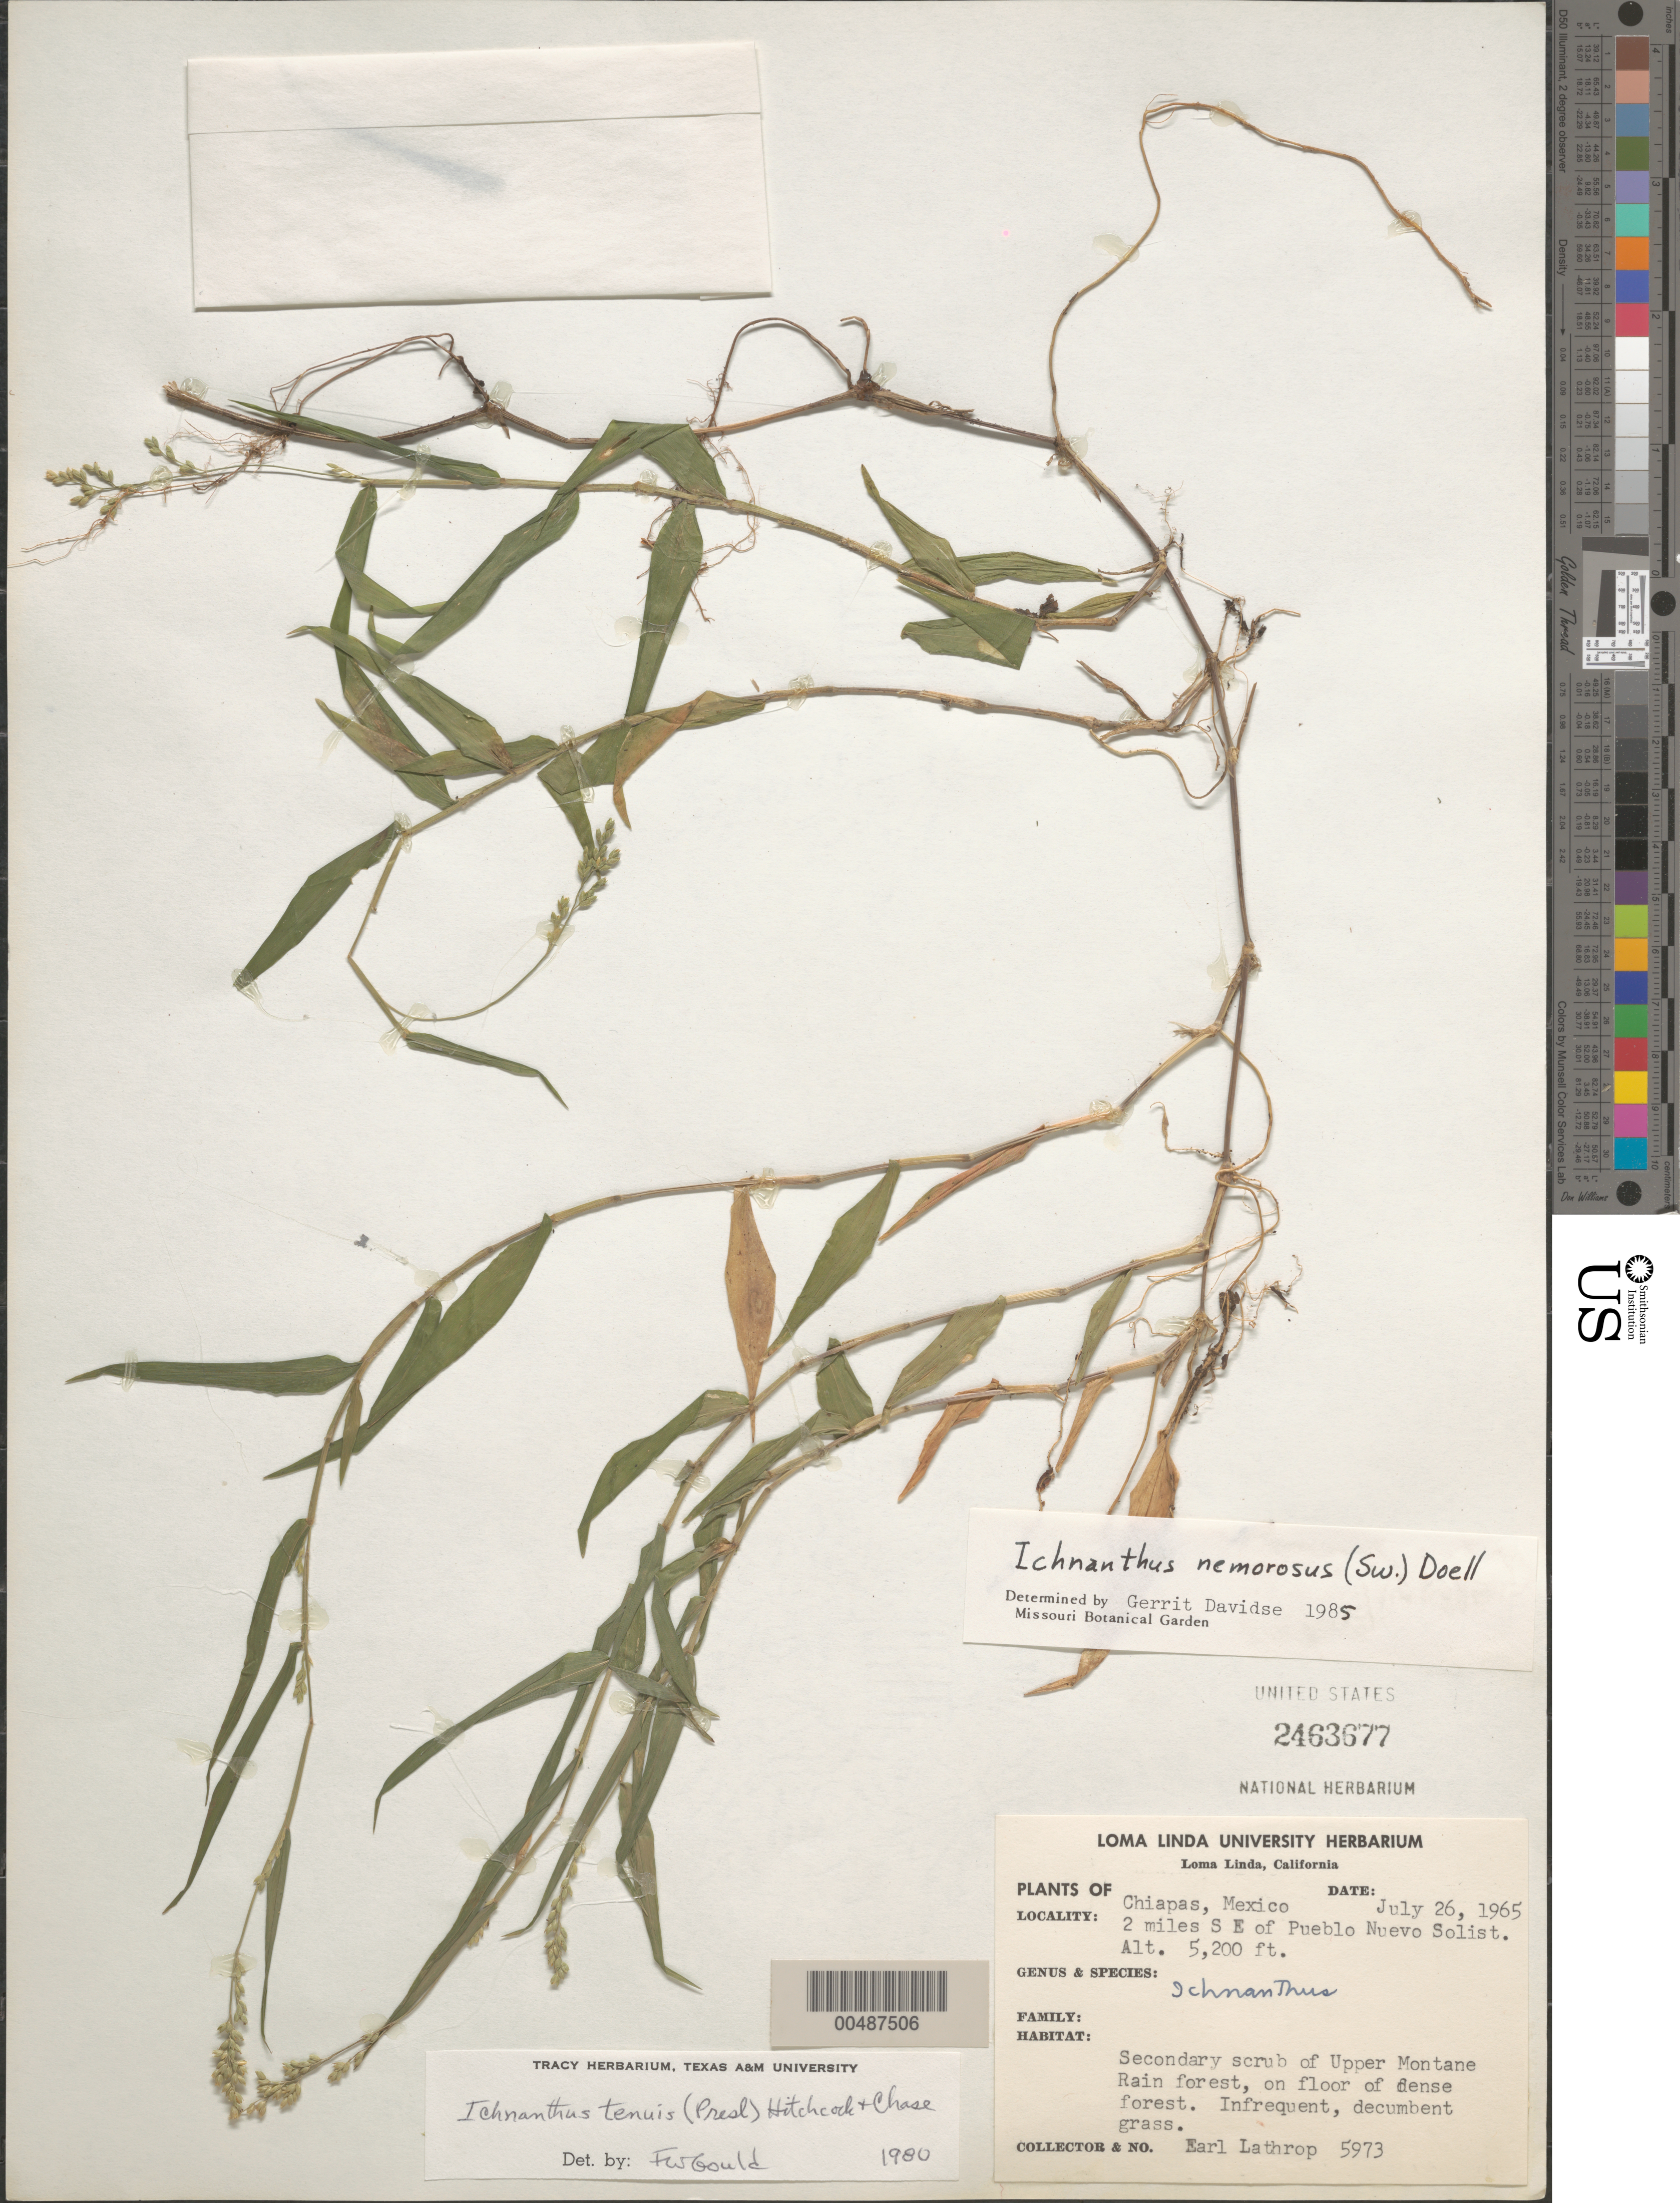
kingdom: Plantae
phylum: Tracheophyta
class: Liliopsida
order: Poales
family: Poaceae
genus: Hildaea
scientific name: Hildaea nemorosa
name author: (Sw.) C. Silva & R.P. Oliveira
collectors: E. W. Lathrop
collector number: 5973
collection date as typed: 26 Jul 1965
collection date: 1965-07-26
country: Mexico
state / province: Chiapas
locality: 2 mi SE of Pueblo Nuevo Solistahuacán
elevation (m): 1585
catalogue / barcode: US 2463677